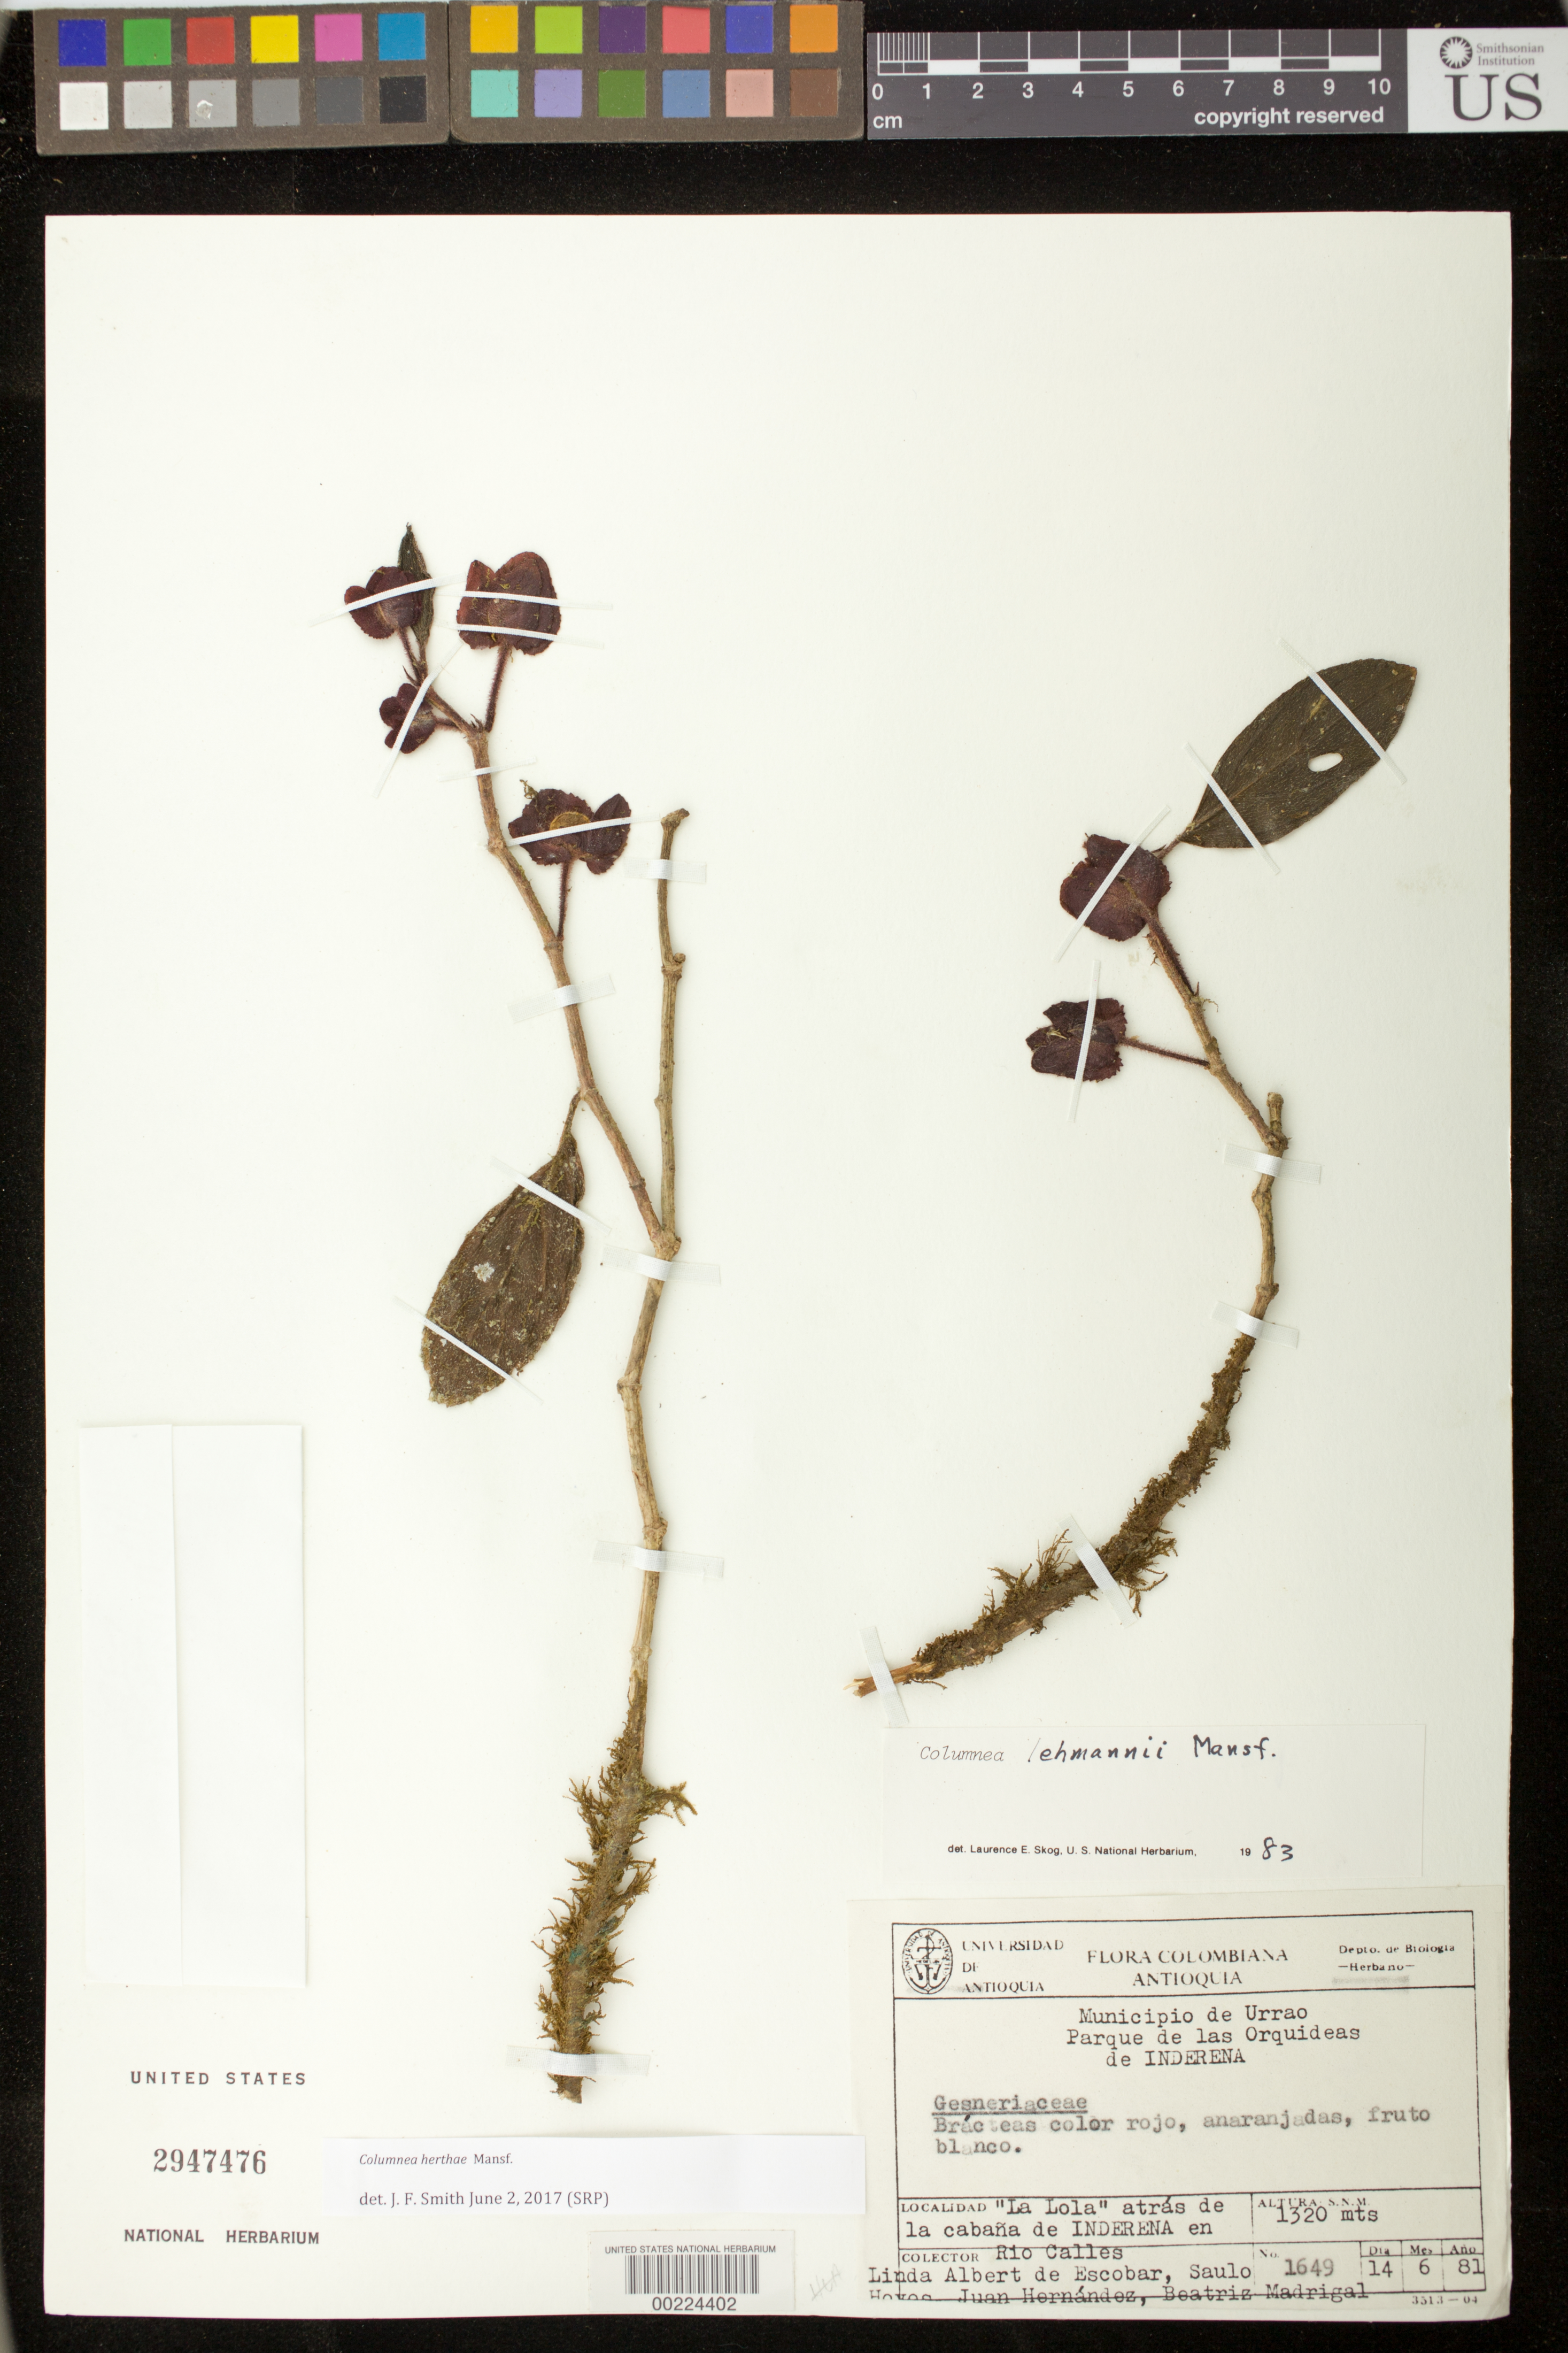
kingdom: Plantae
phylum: Tracheophyta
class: Magnoliopsida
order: Lamiales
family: Gesneriaceae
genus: Columnea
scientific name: Columnea lehmannii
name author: Mansf.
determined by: Clark, J. L.; Skog, Laurence E.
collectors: L. K. de Escobar, S. Hoyos, J. Hernandez & B. E. Madrigal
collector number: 1649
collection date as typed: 14 Jun 1981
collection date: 1981-06-14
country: Colombia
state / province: Antioquia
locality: Mun. of Urrao, Parque de Las Orquideas de Inderena, "La Lola" behind La Cabana de Inderena in Rio Calles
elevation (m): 1320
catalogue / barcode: US 2947476